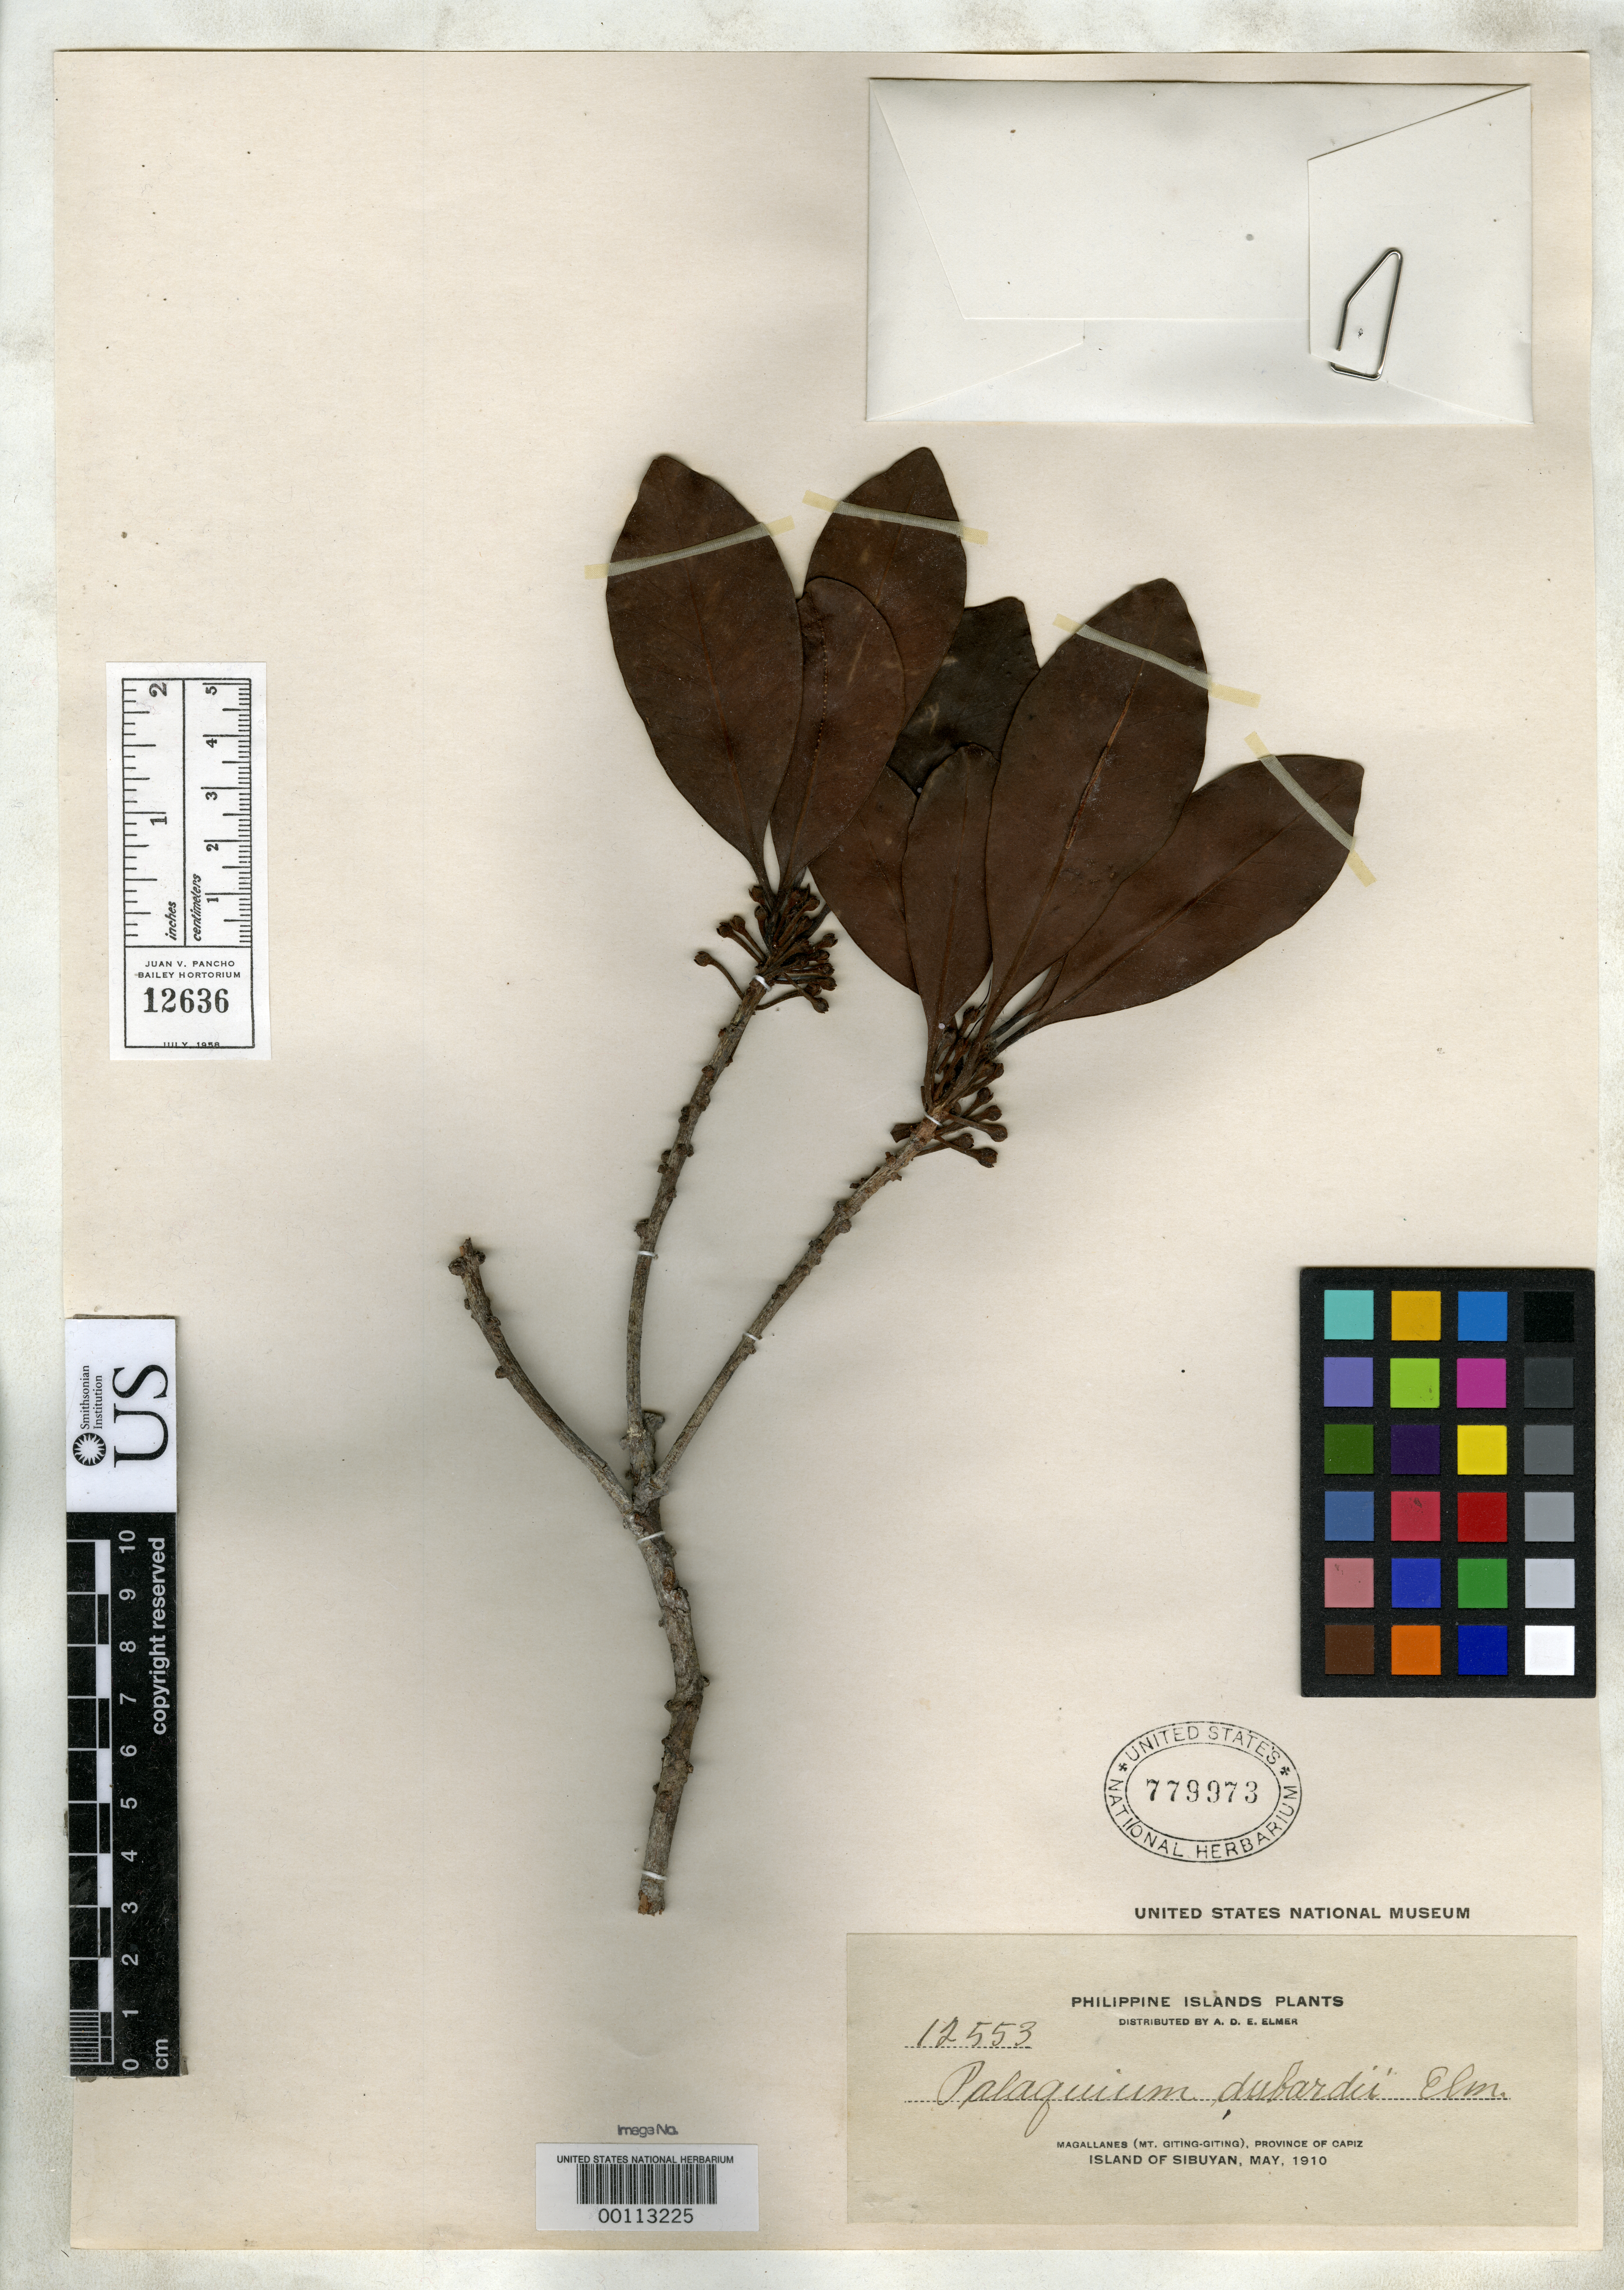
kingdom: Plantae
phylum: Tracheophyta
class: Magnoliopsida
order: Ericales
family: Sapotaceae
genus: Palaquium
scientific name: Palaquium dubardii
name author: Elmer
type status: Isotype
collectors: A. D. E. Elmer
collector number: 12553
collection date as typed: May 1910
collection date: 1910-05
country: Philippines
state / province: Mimaropa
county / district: Romblon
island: Sibuyan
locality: Magallanes, Mt. Giting-Giting.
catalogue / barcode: US 779973